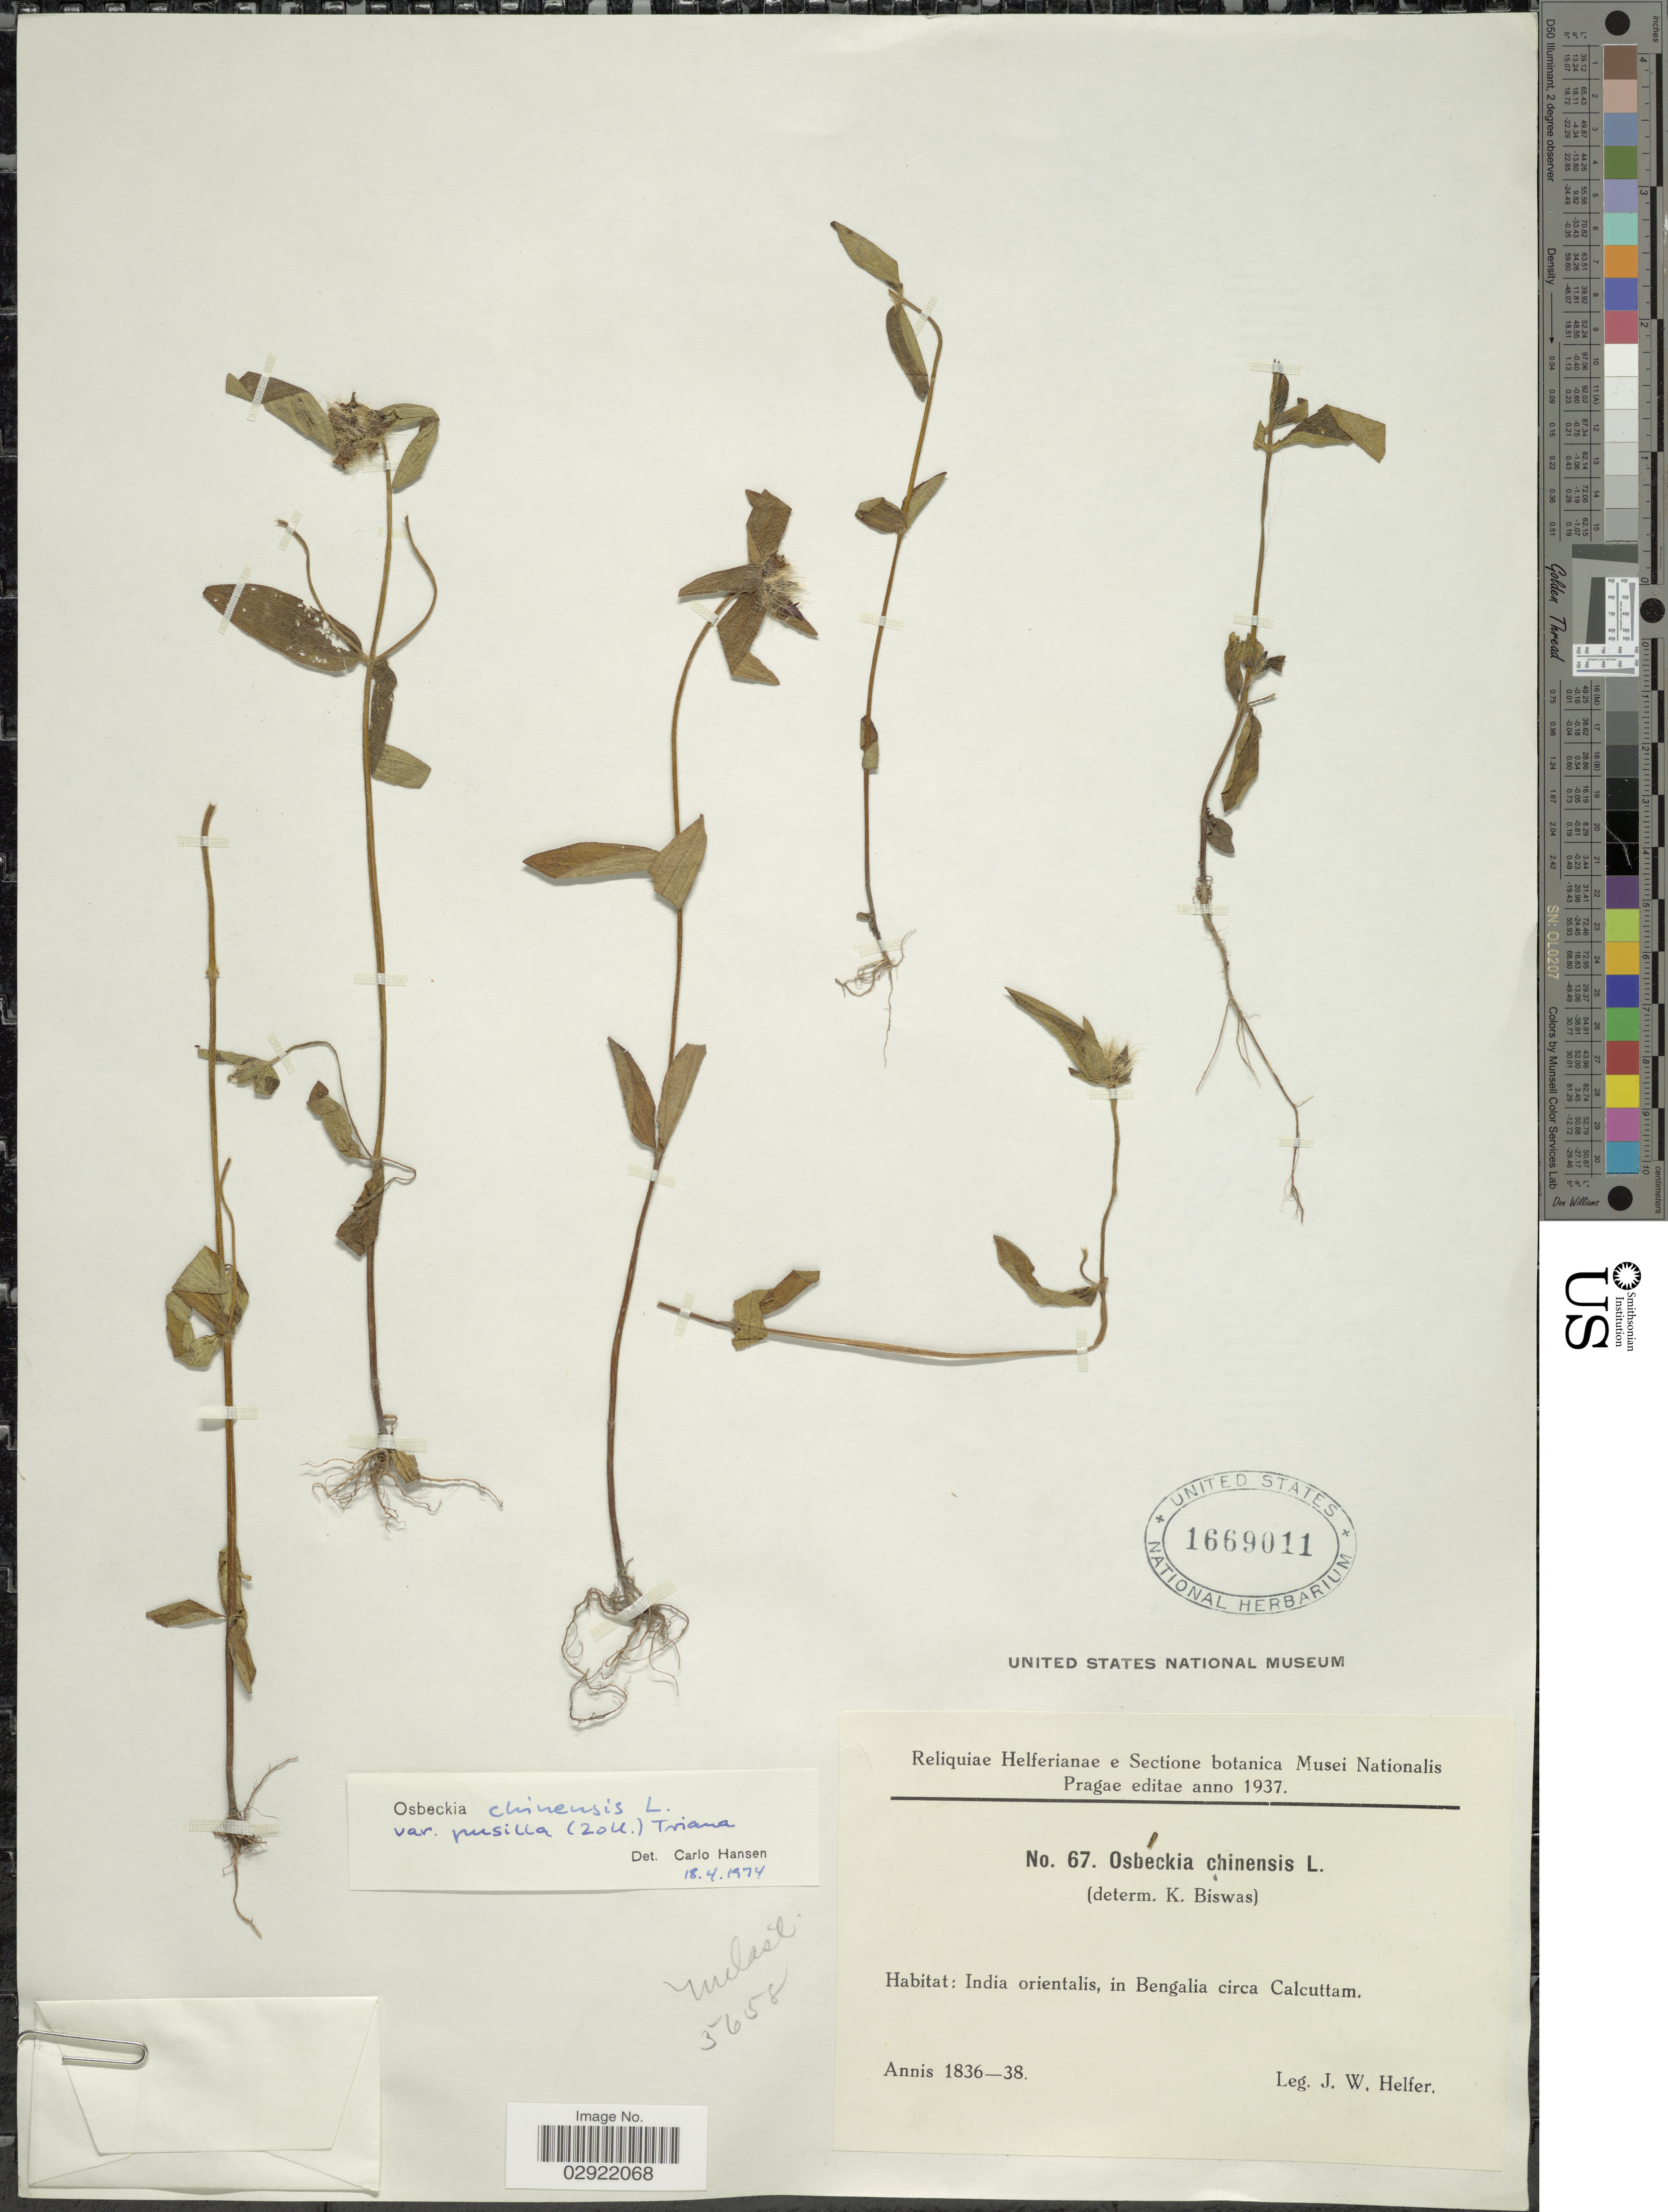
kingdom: Plantae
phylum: Tracheophyta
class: Magnoliopsida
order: Myrtales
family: Melastomataceae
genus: Osbeckia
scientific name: Osbeckia chinensis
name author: L.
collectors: J. W. Helfer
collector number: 67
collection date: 1836/1838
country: India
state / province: West Bengal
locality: India orientalis, in Bengalis circa Calcuttam.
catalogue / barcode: US 1669011